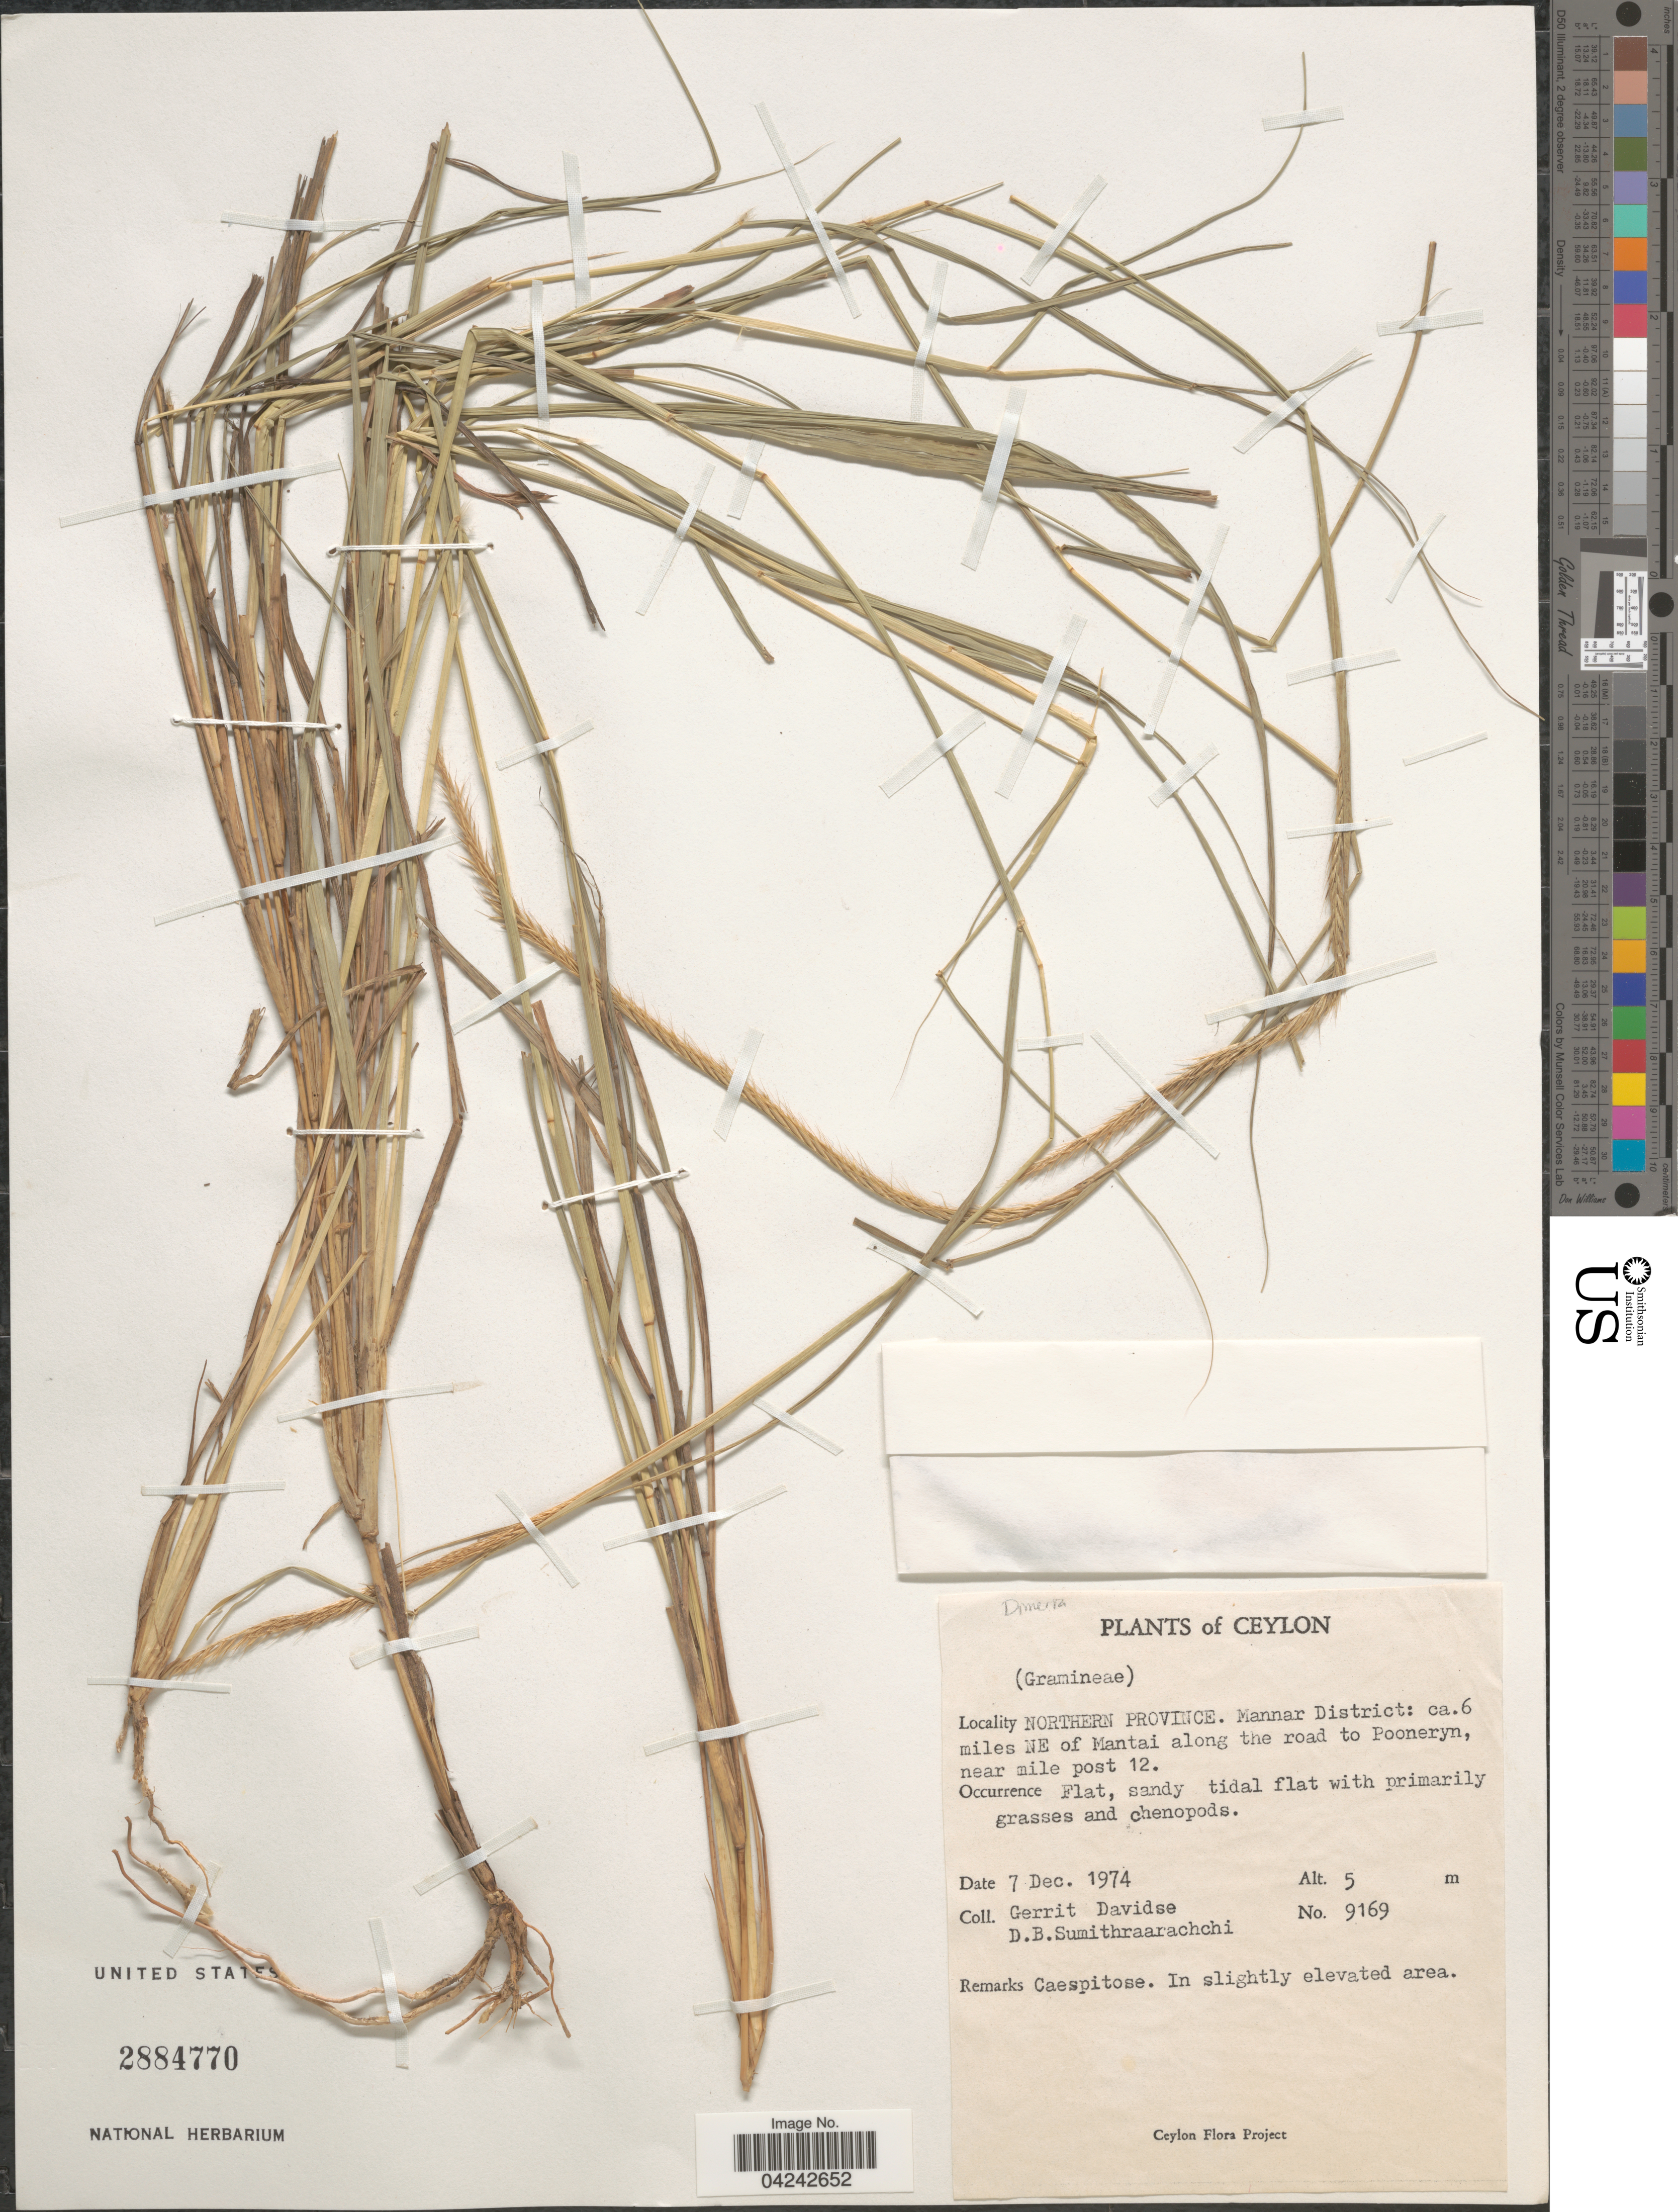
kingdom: Plantae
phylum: Tracheophyta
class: Liliopsida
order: Poales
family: Poaceae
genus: Dimeria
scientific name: Dimeria sp.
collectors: G. Davidse & D. B. Sumithraarachchi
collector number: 9169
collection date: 1974-12-07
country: Sri Lanka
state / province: Northern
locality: Ceylon. Mannar District: ca. 6 miles NE of Mantai along the road to Pooneryn, near mile post 12.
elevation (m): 5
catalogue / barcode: US 2884770